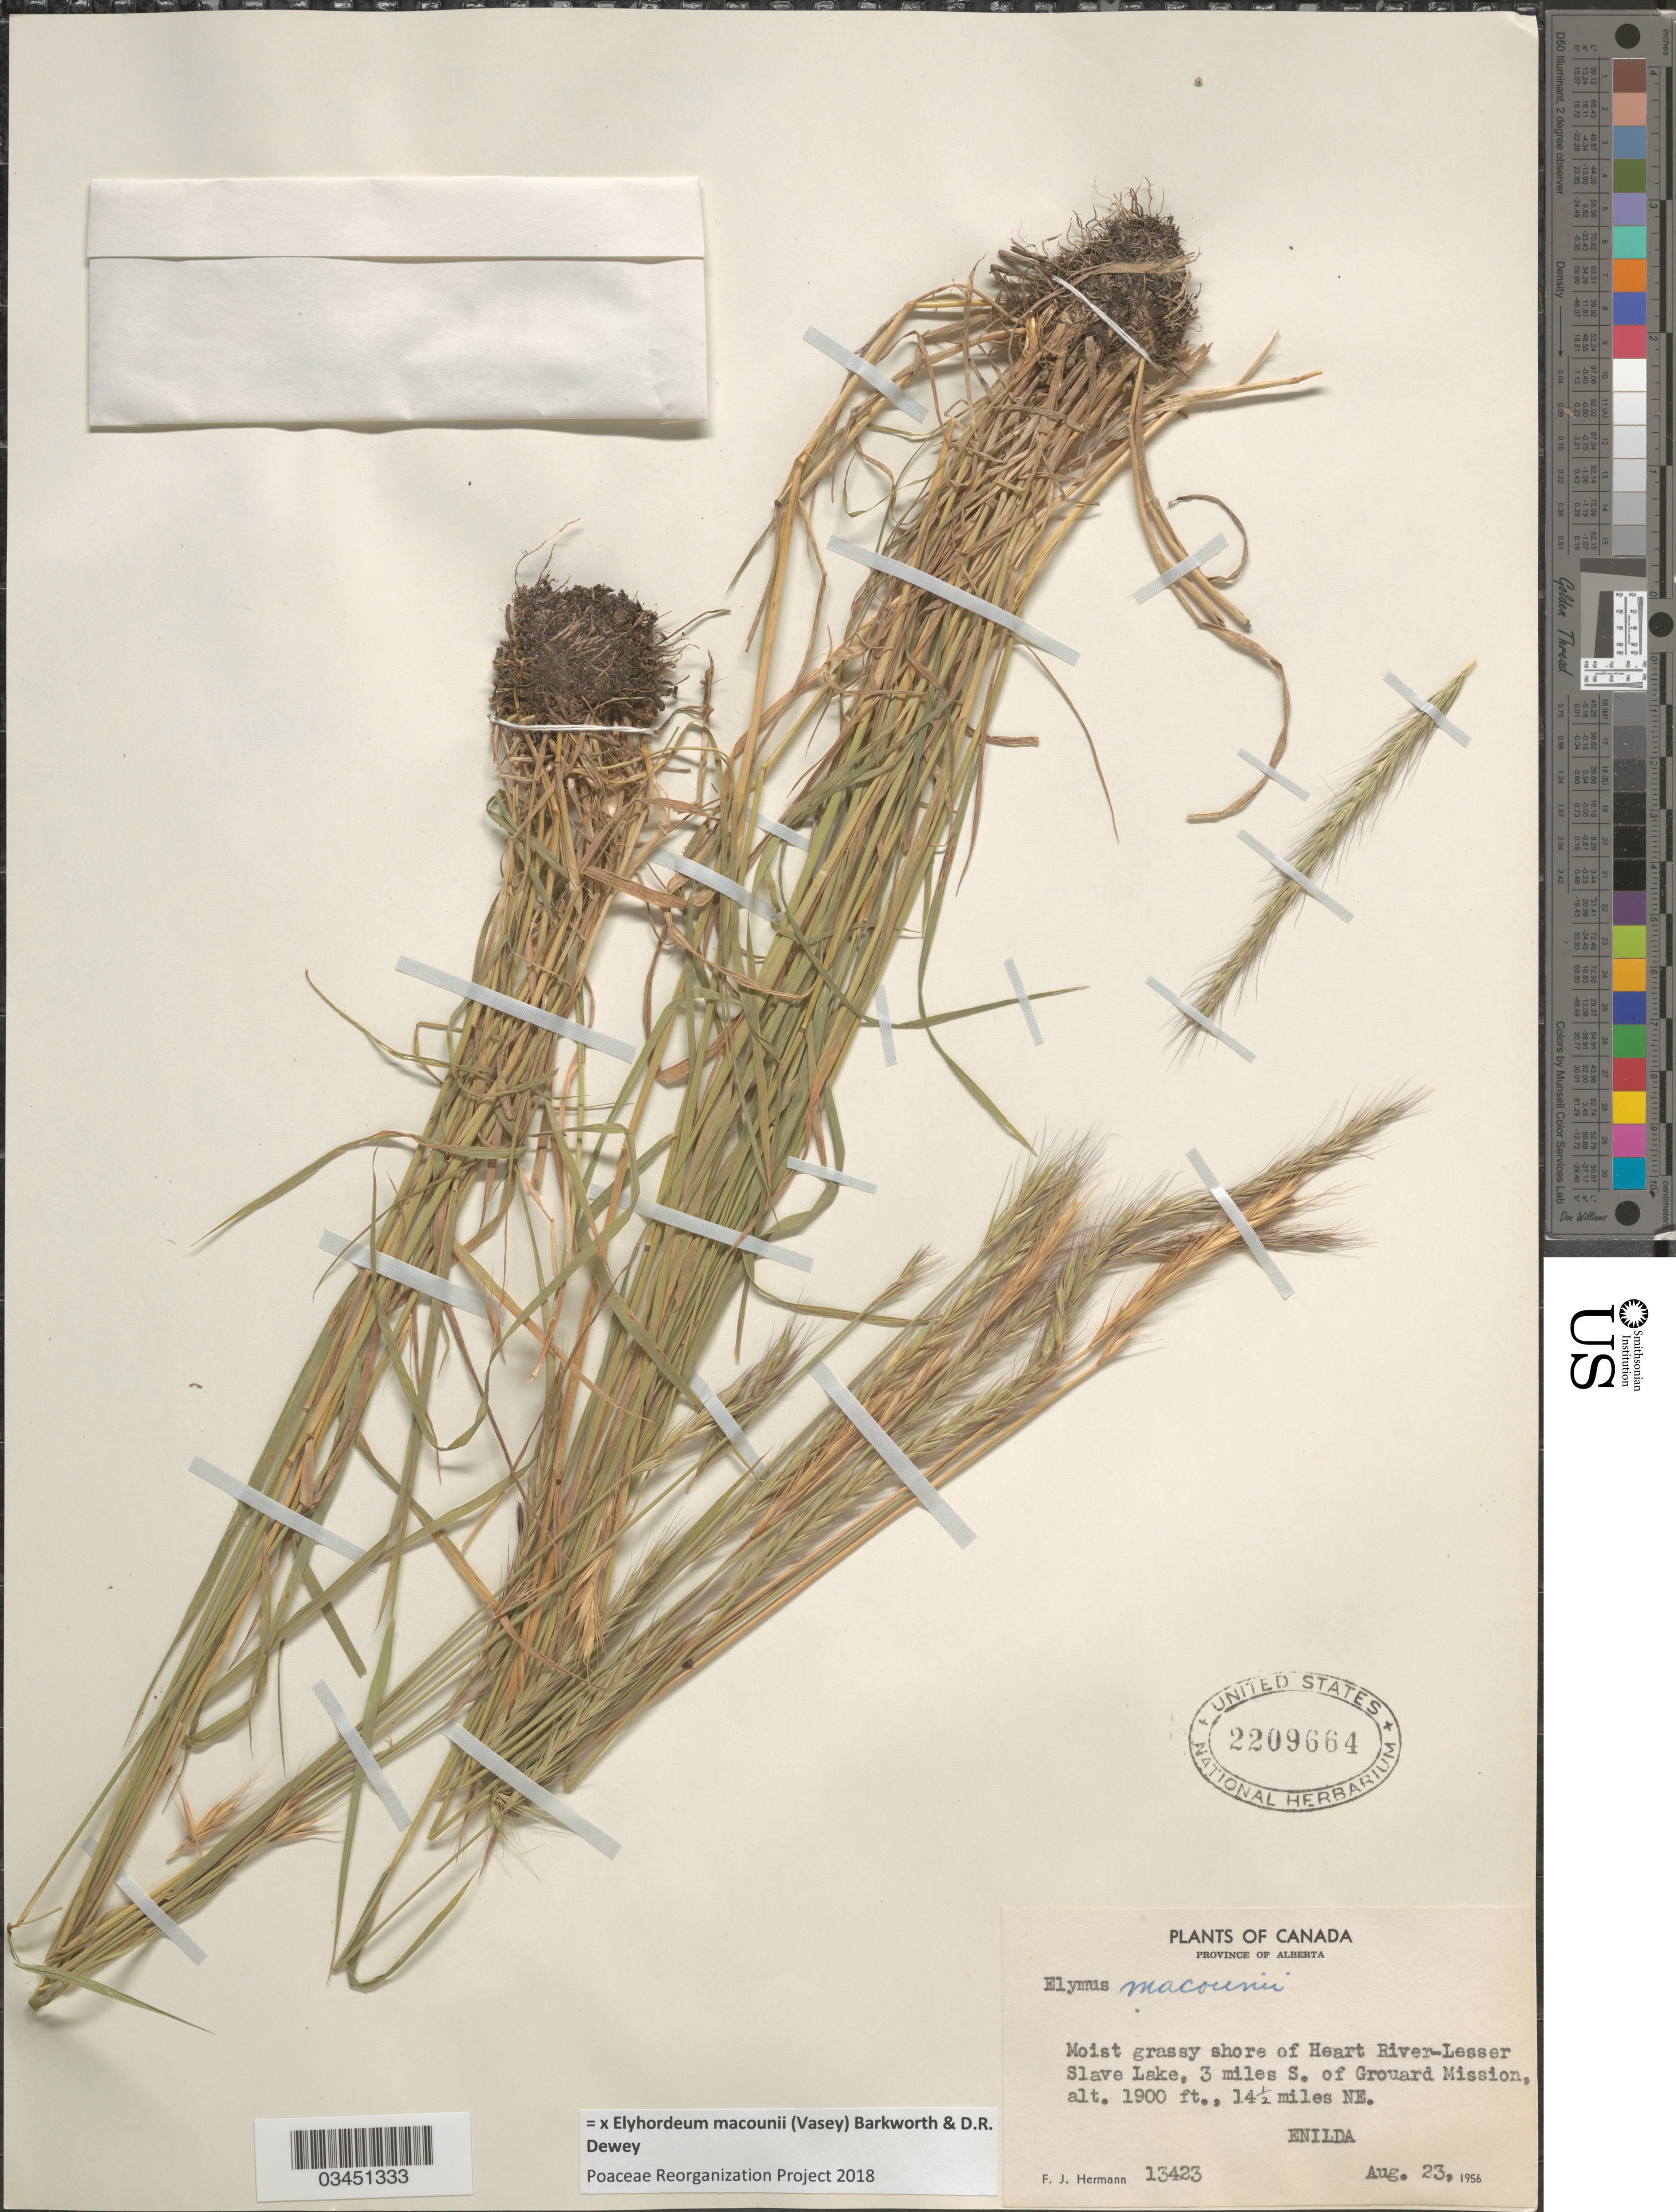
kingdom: Plantae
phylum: Tracheophyta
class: Liliopsida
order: Poales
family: Poaceae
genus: Elyhordeum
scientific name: x Elyhordeum macounii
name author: (Vasey) Barkworth & Dewey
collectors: F. J. Hermann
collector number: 13423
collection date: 1956-08-23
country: Canada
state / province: Alberta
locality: Moist grassy shore of Heart River-Lesser Slave Lake, 3 miles S. of Grouard Mission, 14½ miles NE. Enilda.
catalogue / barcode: US 2209664